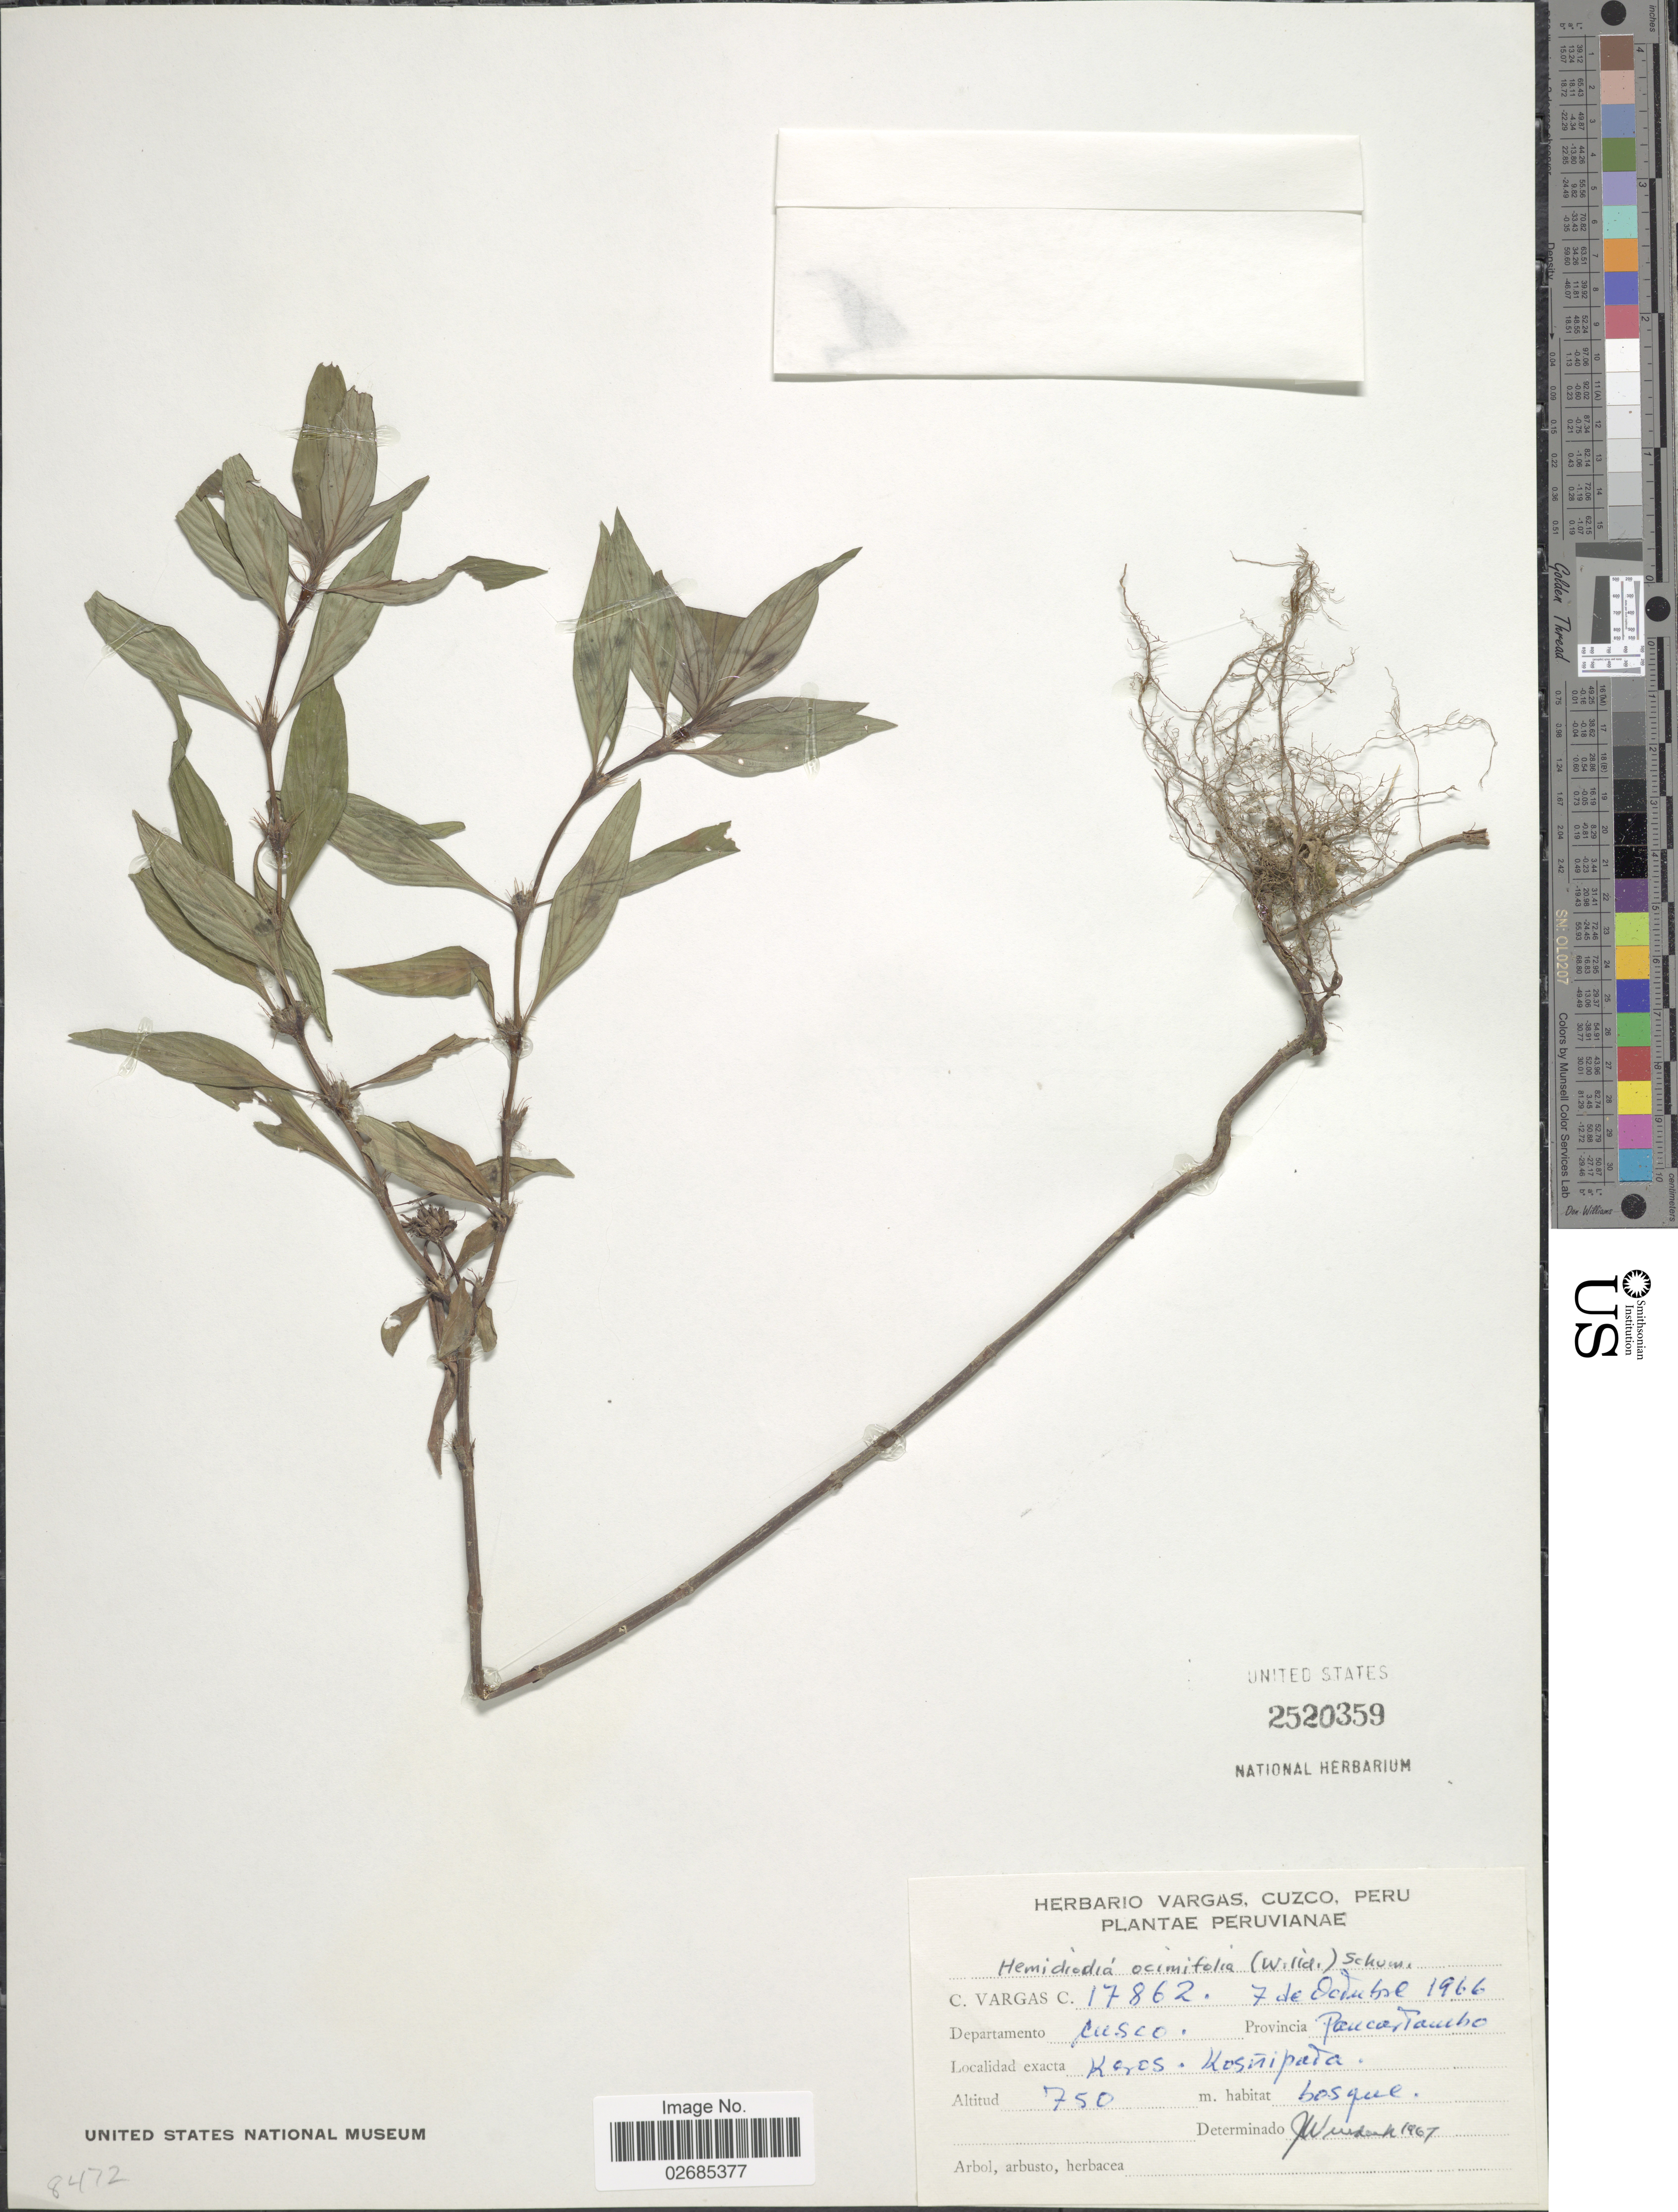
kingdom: Plantae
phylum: Tracheophyta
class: Magnoliopsida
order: Gentianales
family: Rubiaceae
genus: Hemidiodia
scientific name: Hemidiodia ocimifolia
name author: (Willd.) K. Schum.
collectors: C. Vargas Calderón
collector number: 17862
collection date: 1966-10-07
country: Peru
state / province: Cusco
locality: Provincia Paucartambo, Keros, Kosñipata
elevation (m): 750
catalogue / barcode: US 2520359